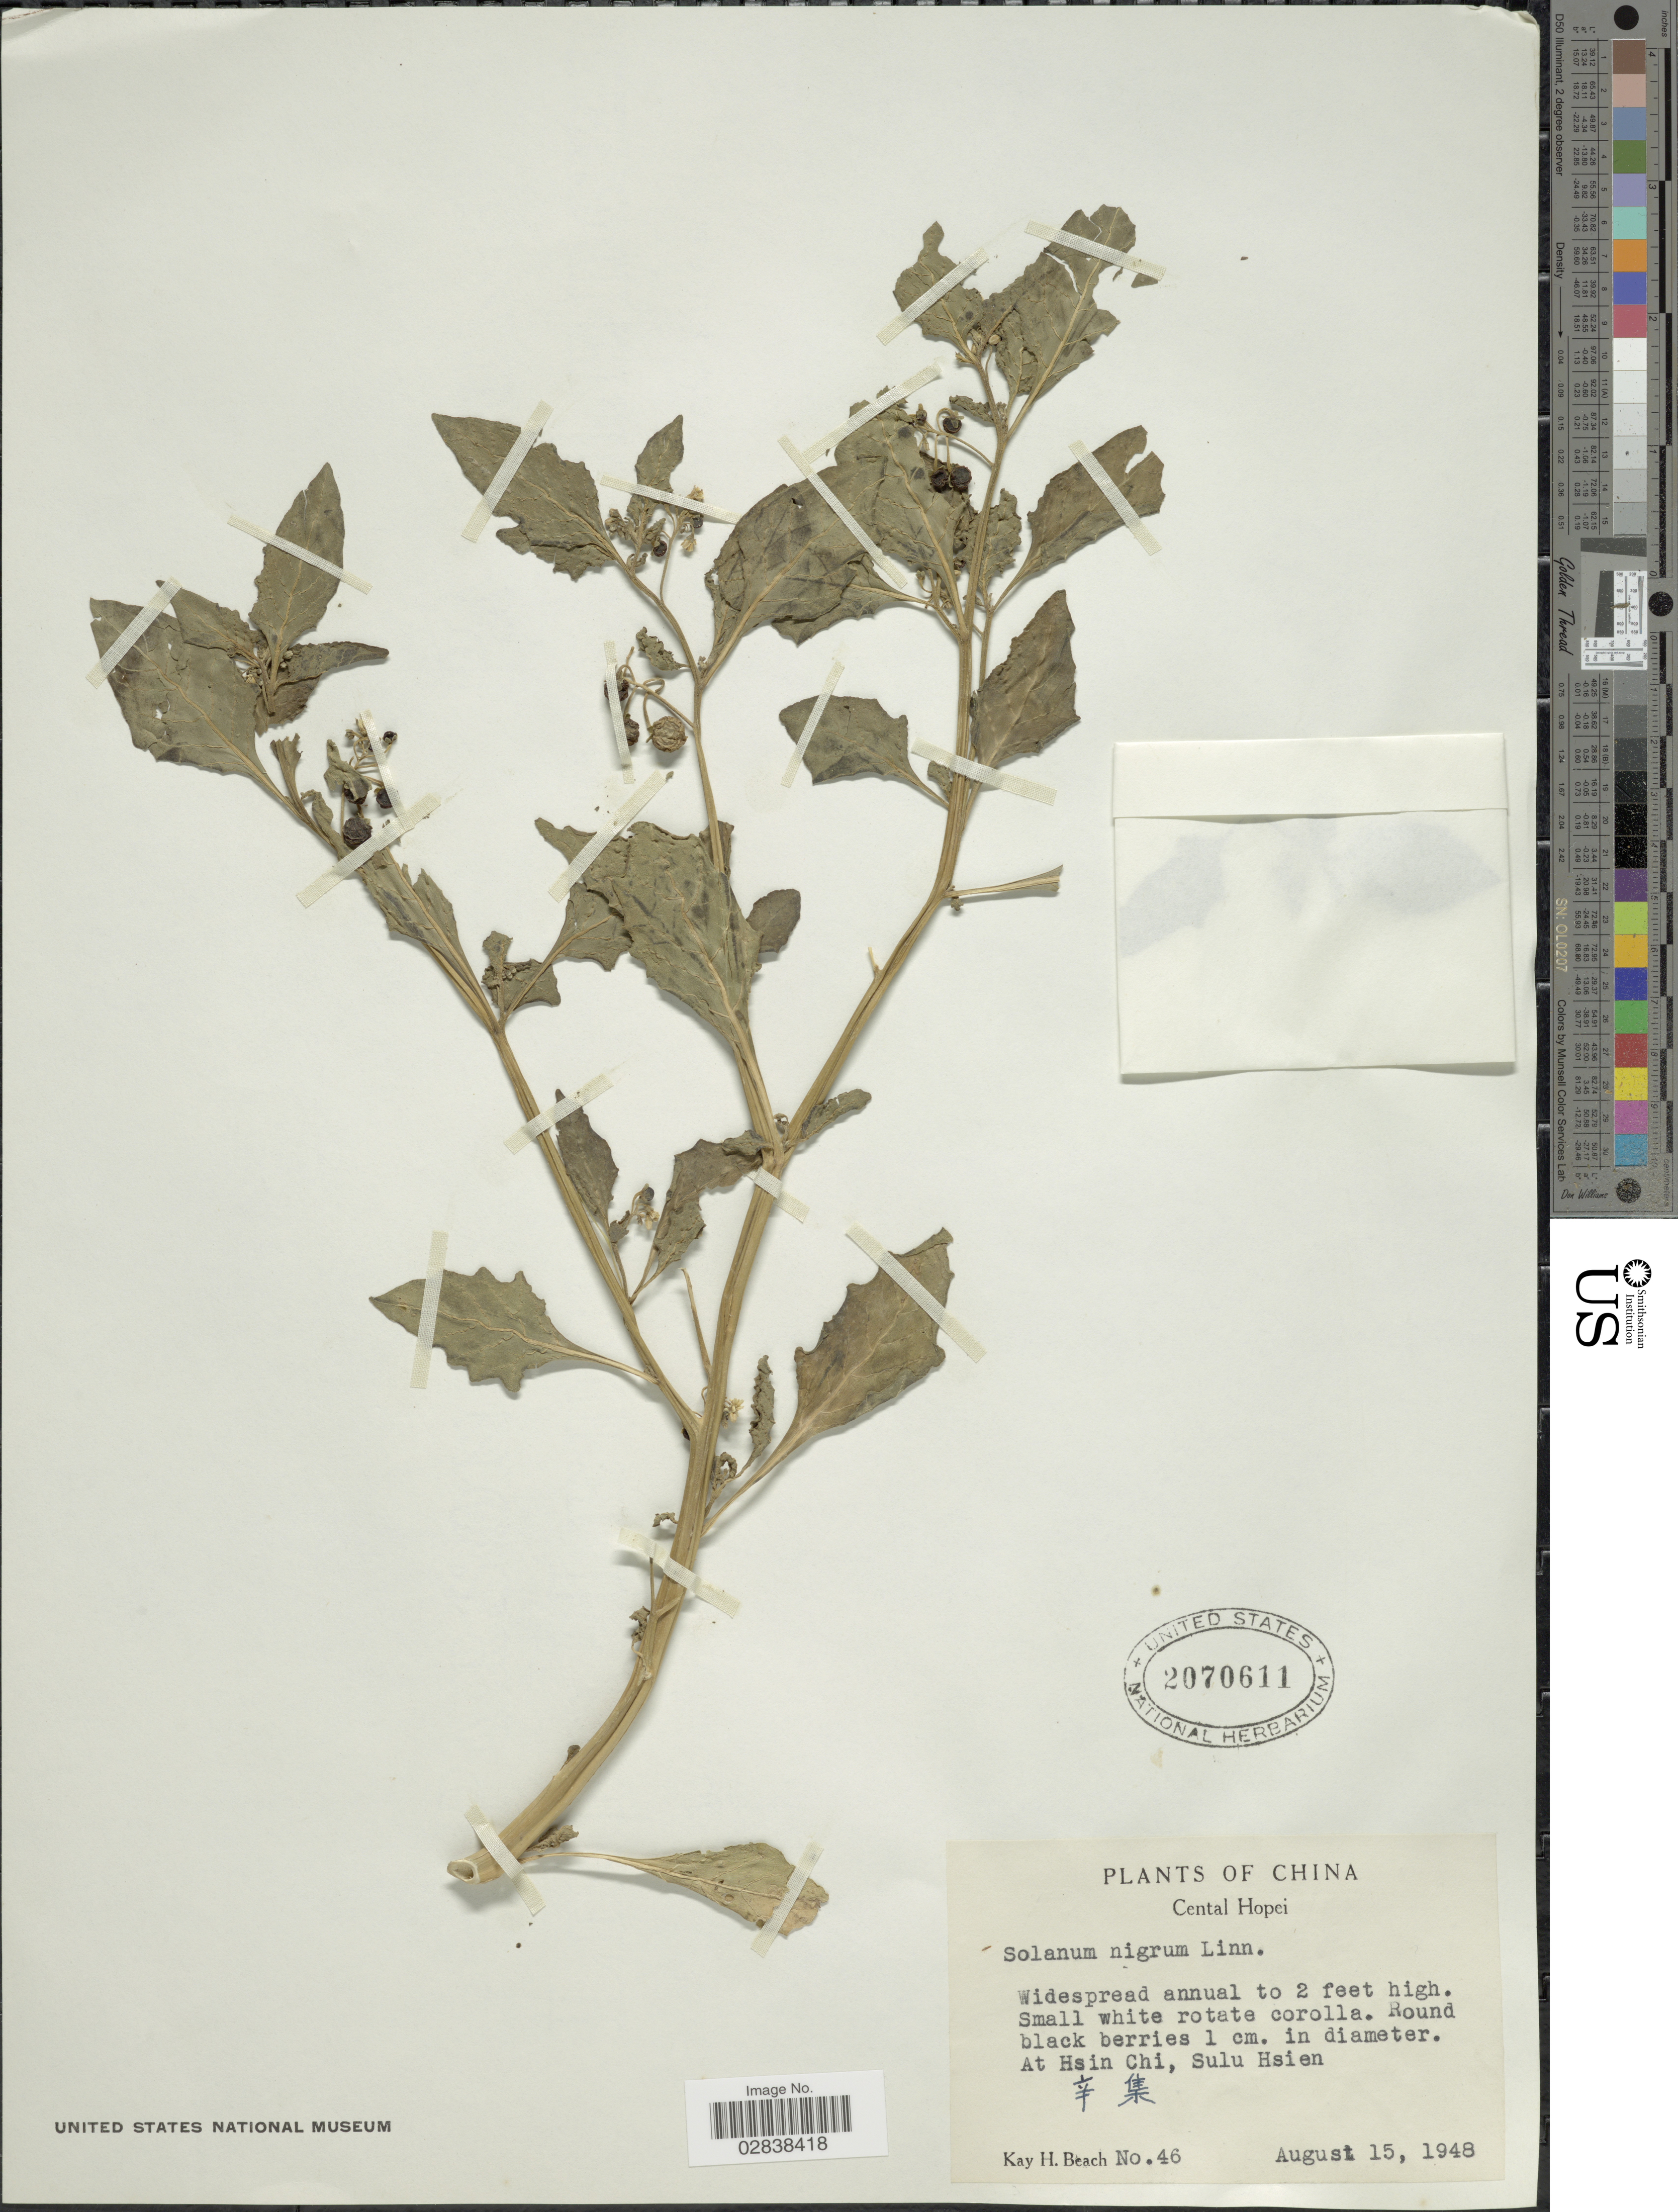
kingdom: Plantae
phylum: Tracheophyta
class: Magnoliopsida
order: Solanales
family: Solanaceae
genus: Solanum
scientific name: Solanum nigrum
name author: L.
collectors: K. H. Beach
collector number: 46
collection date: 1948-08-15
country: China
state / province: Hebei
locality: Central Hopei, At Hsin Chi, Sulu Hsien, X.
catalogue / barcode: US 2070611